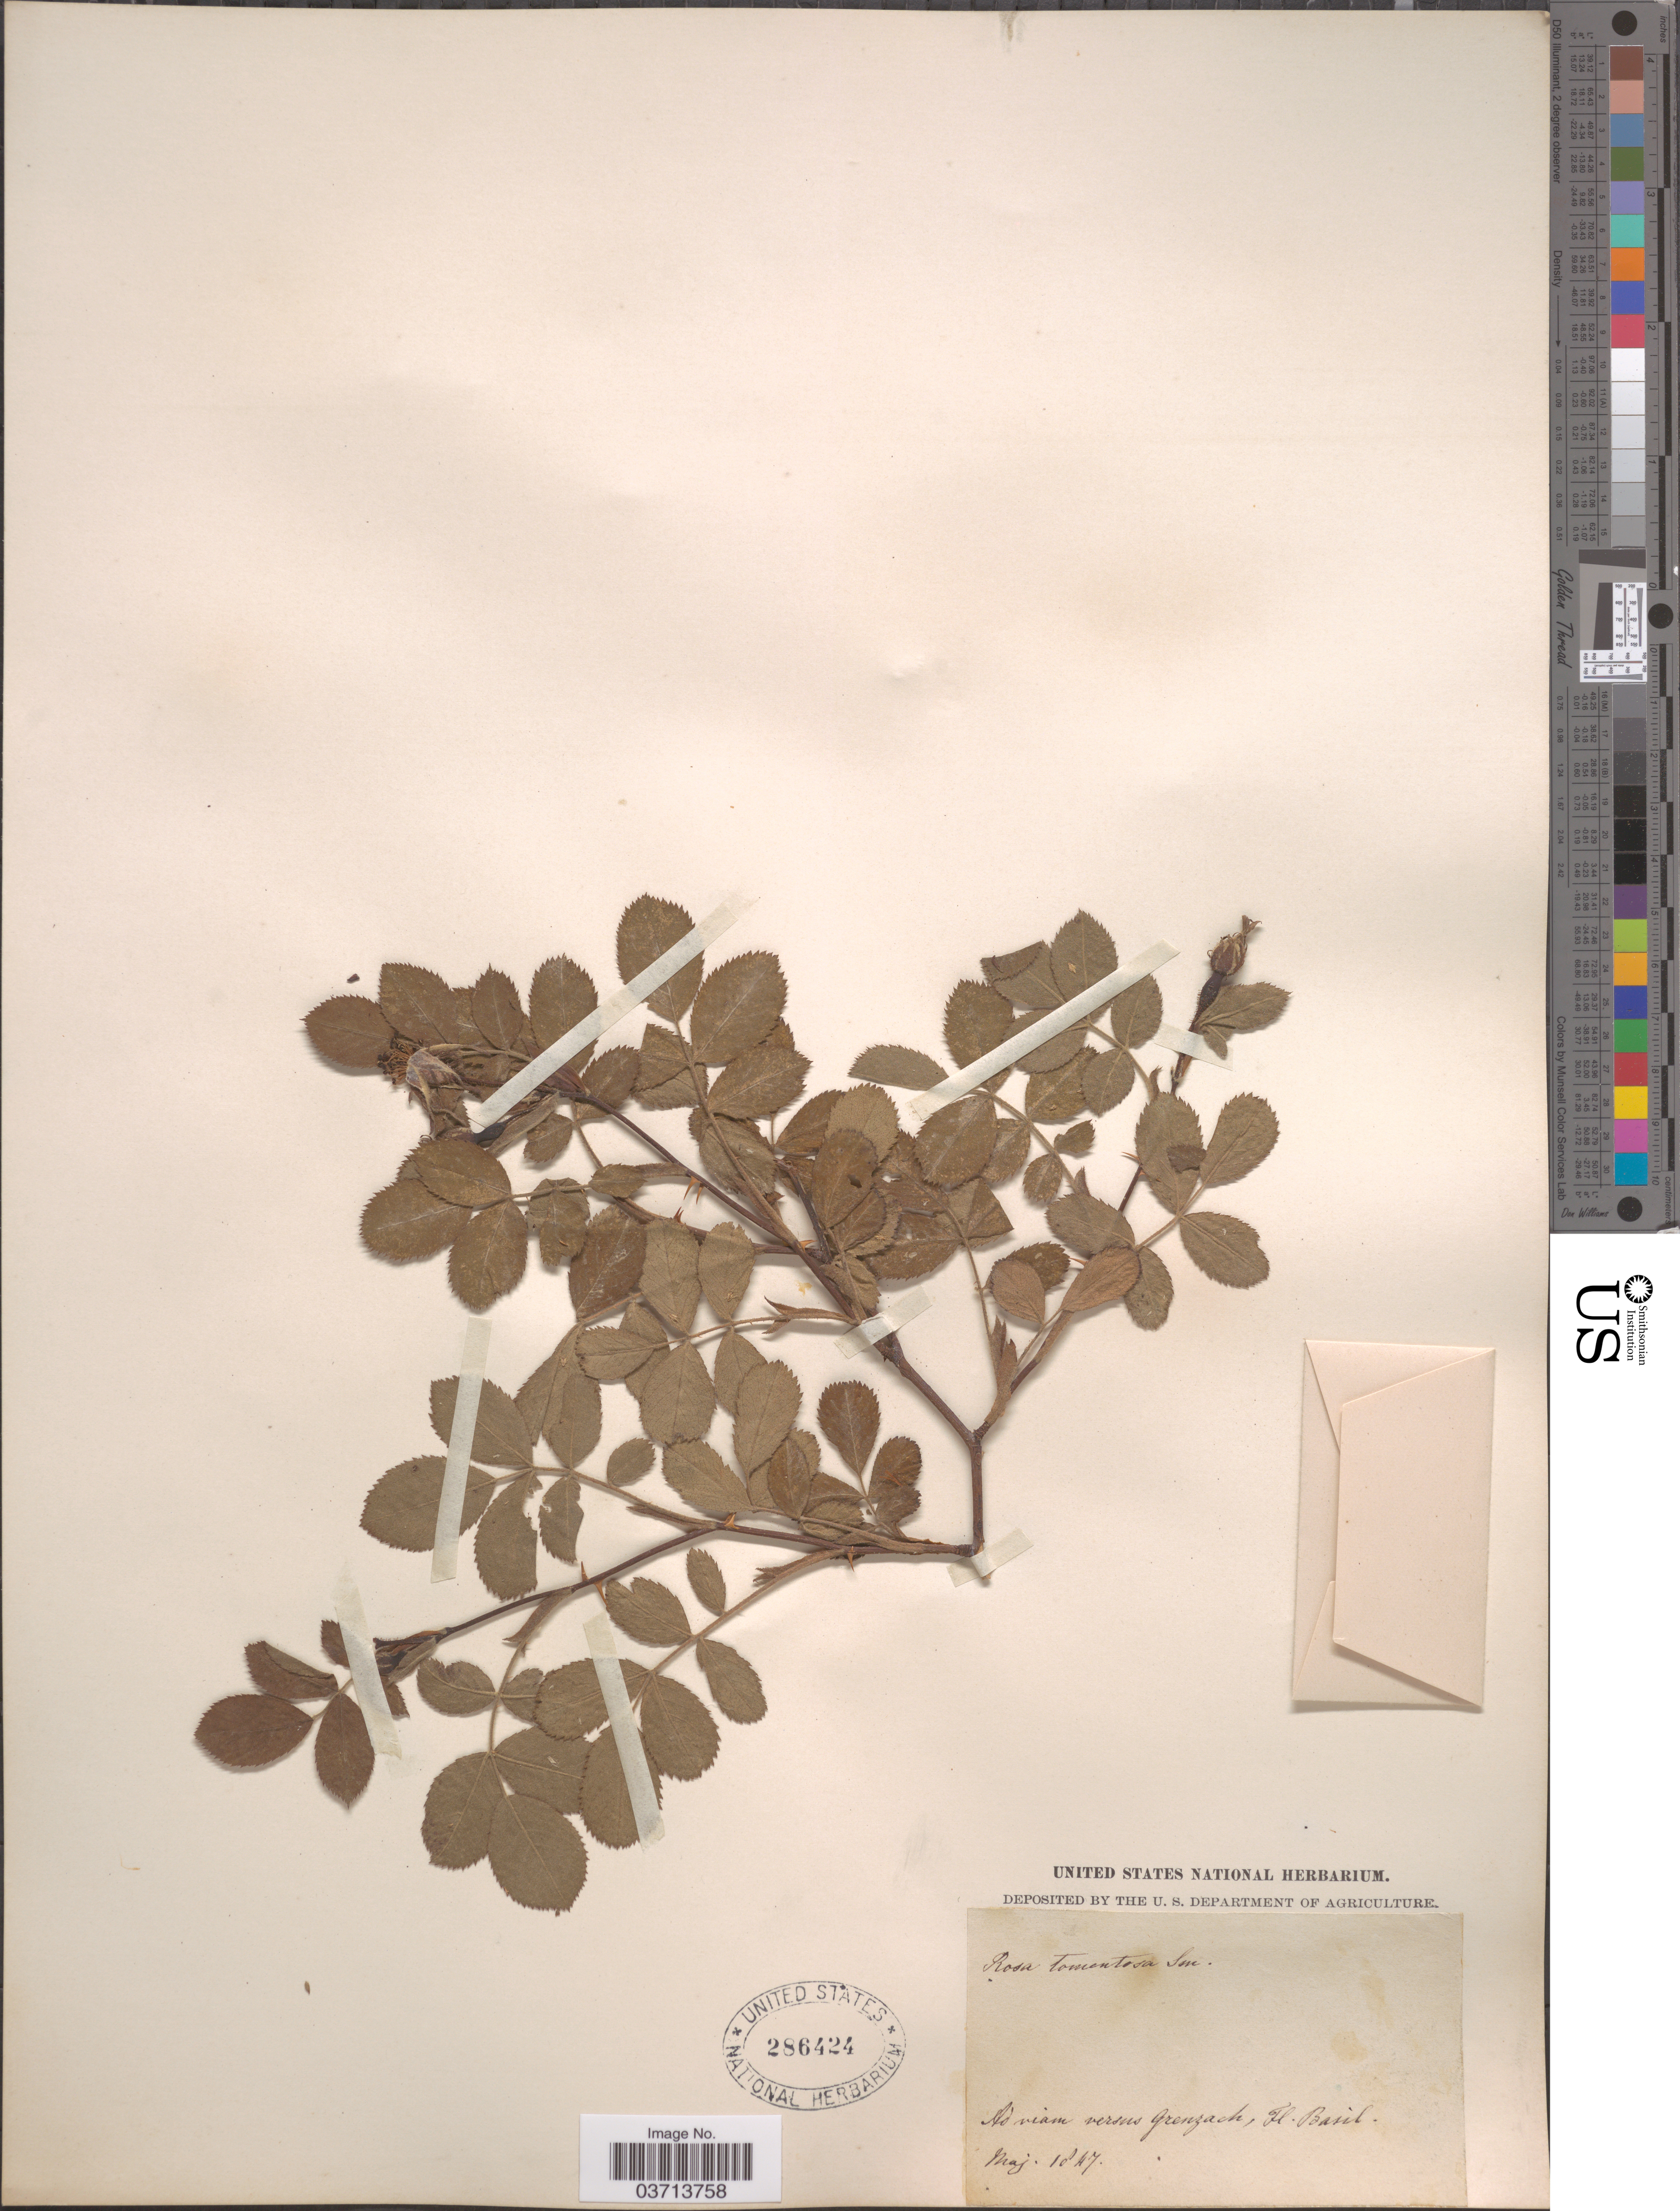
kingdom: Plantae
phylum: Tracheophyta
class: Magnoliopsida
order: Rosales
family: Rosaceae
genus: Rosa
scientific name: Rosa tomentosa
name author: Sm.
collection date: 1847-05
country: Germany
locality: Ad viam versus Grenzach, Basil.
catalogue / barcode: US 286424